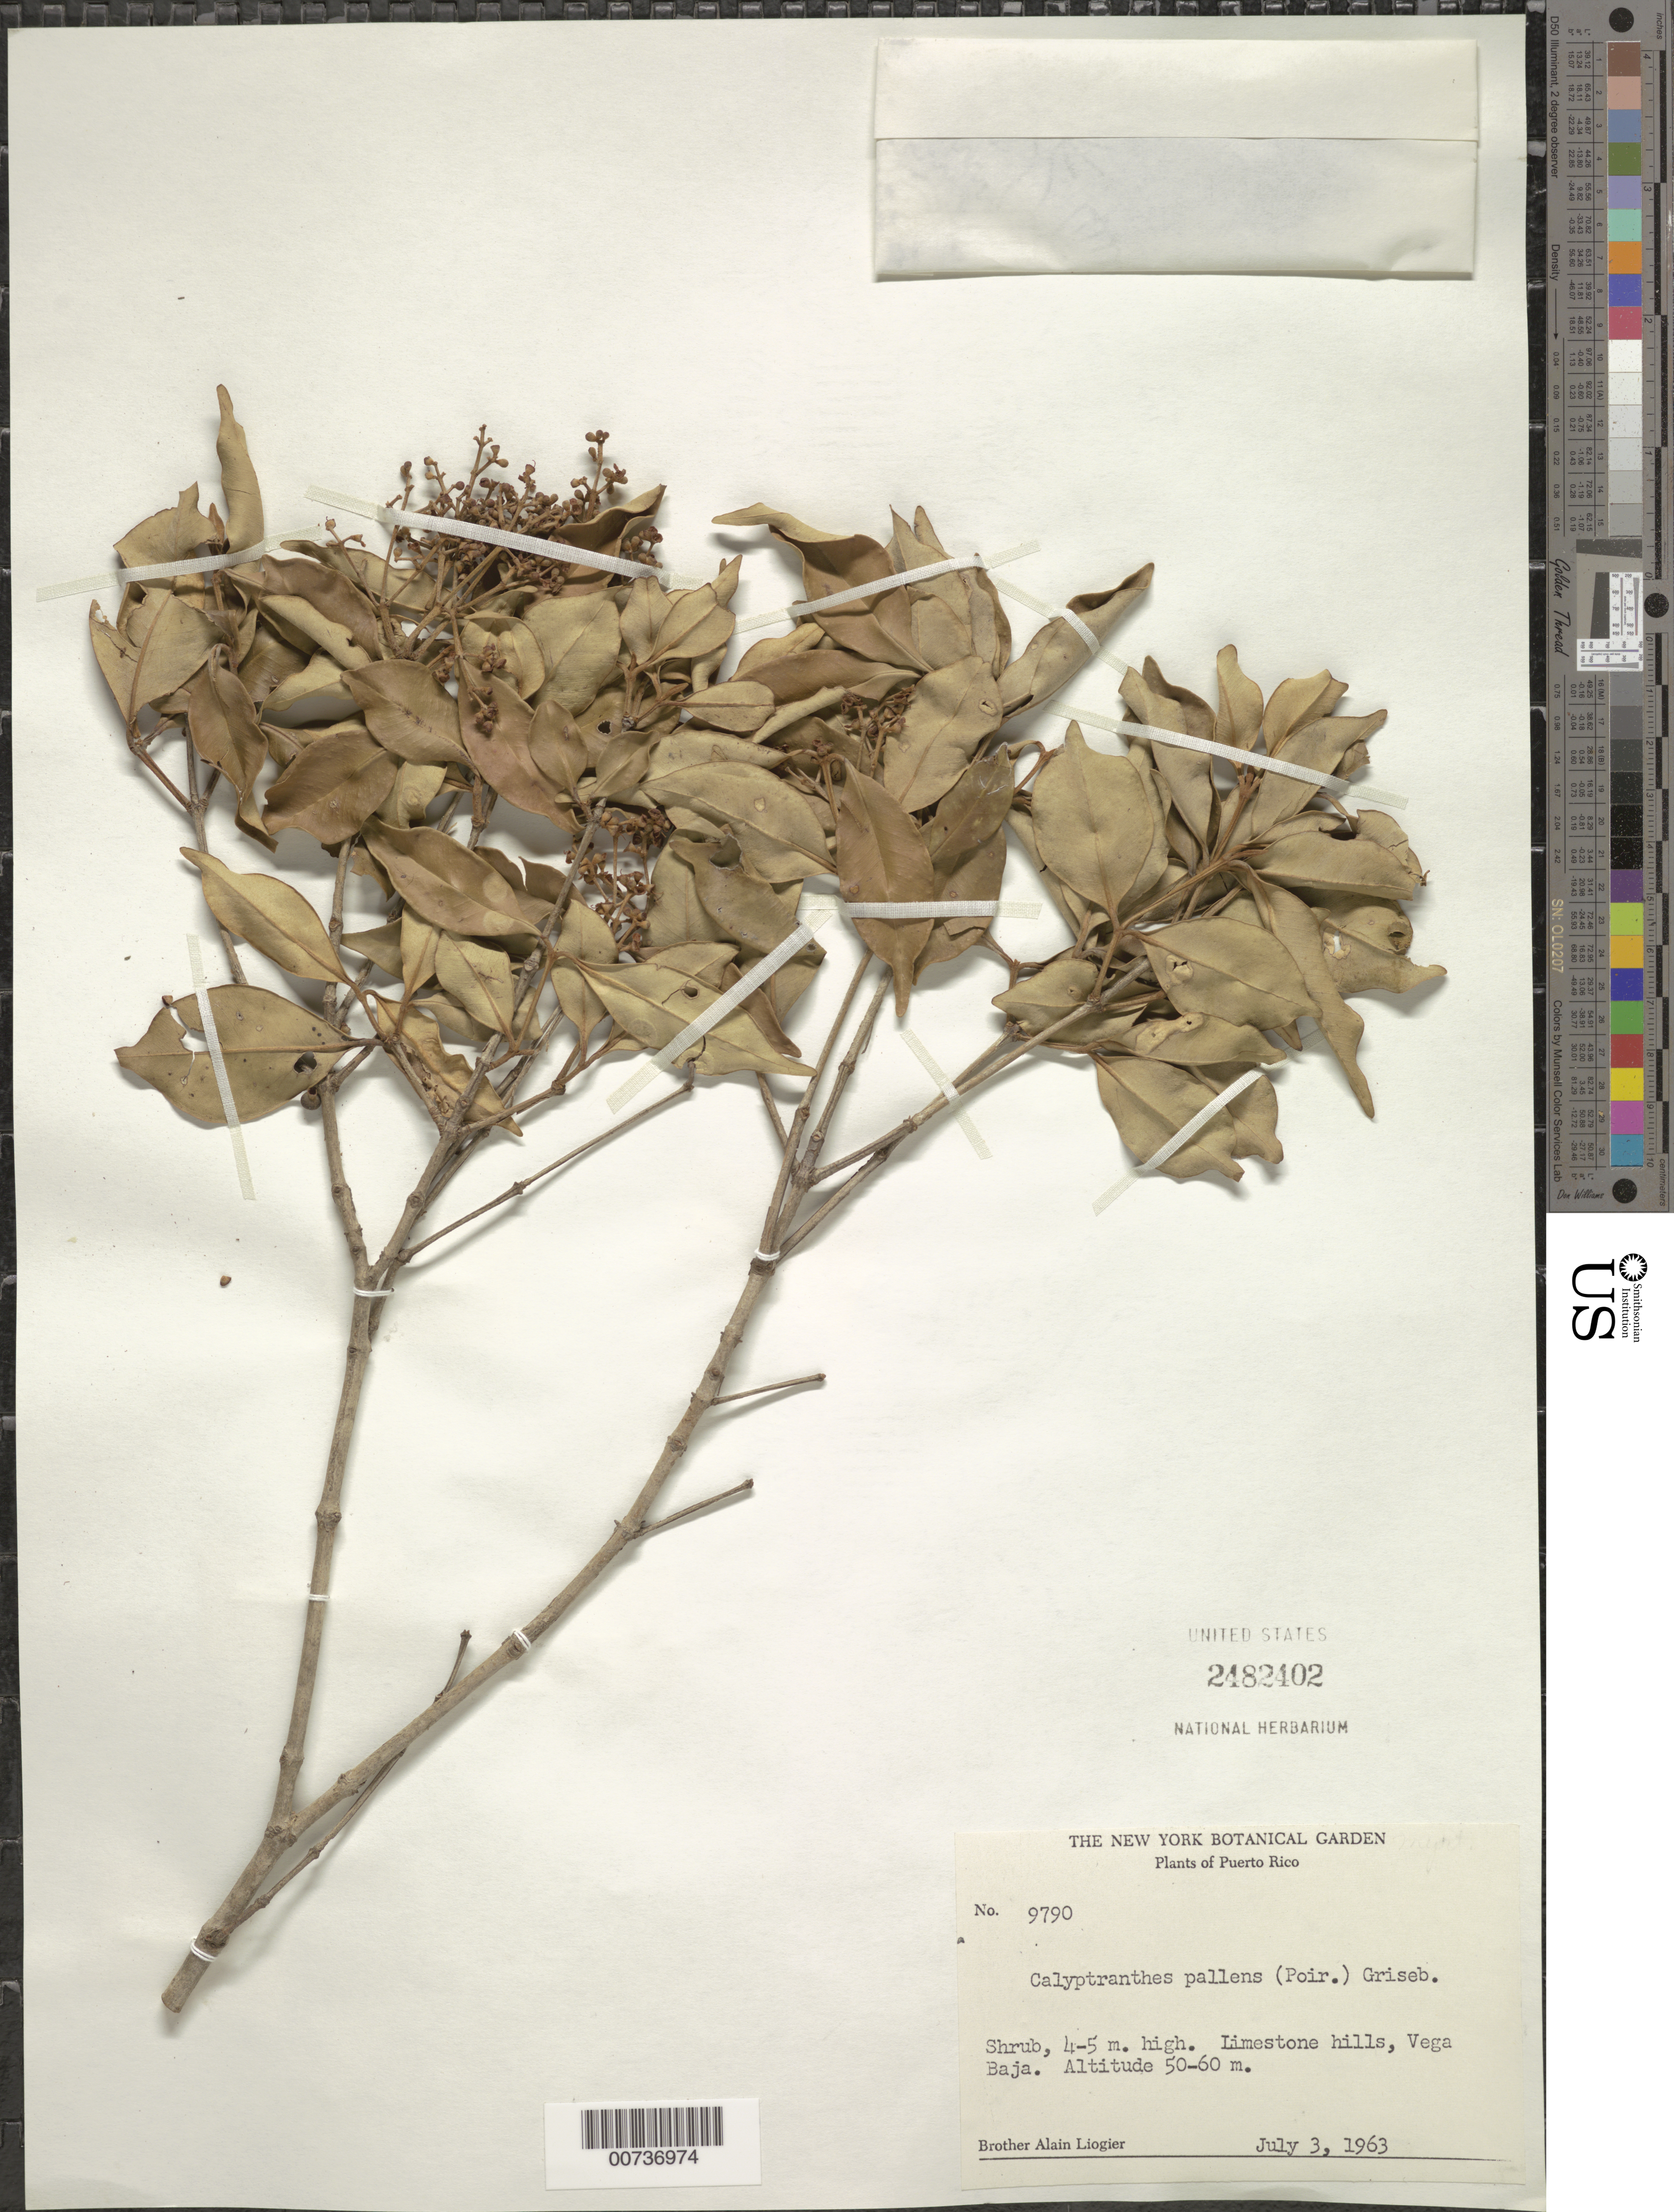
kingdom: Plantae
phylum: Tracheophyta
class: Magnoliopsida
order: Myrtales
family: Myrtaceae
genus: Myrcia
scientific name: Myrcia neopallens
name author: A.R. Lourenço & E. Lucas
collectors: A. H. Liogier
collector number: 9790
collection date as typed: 03 Jul 1963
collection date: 1963-07-03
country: Puerto Rico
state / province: Vega Baja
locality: Vega Baja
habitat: Limestone hills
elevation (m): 50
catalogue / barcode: US 2482402